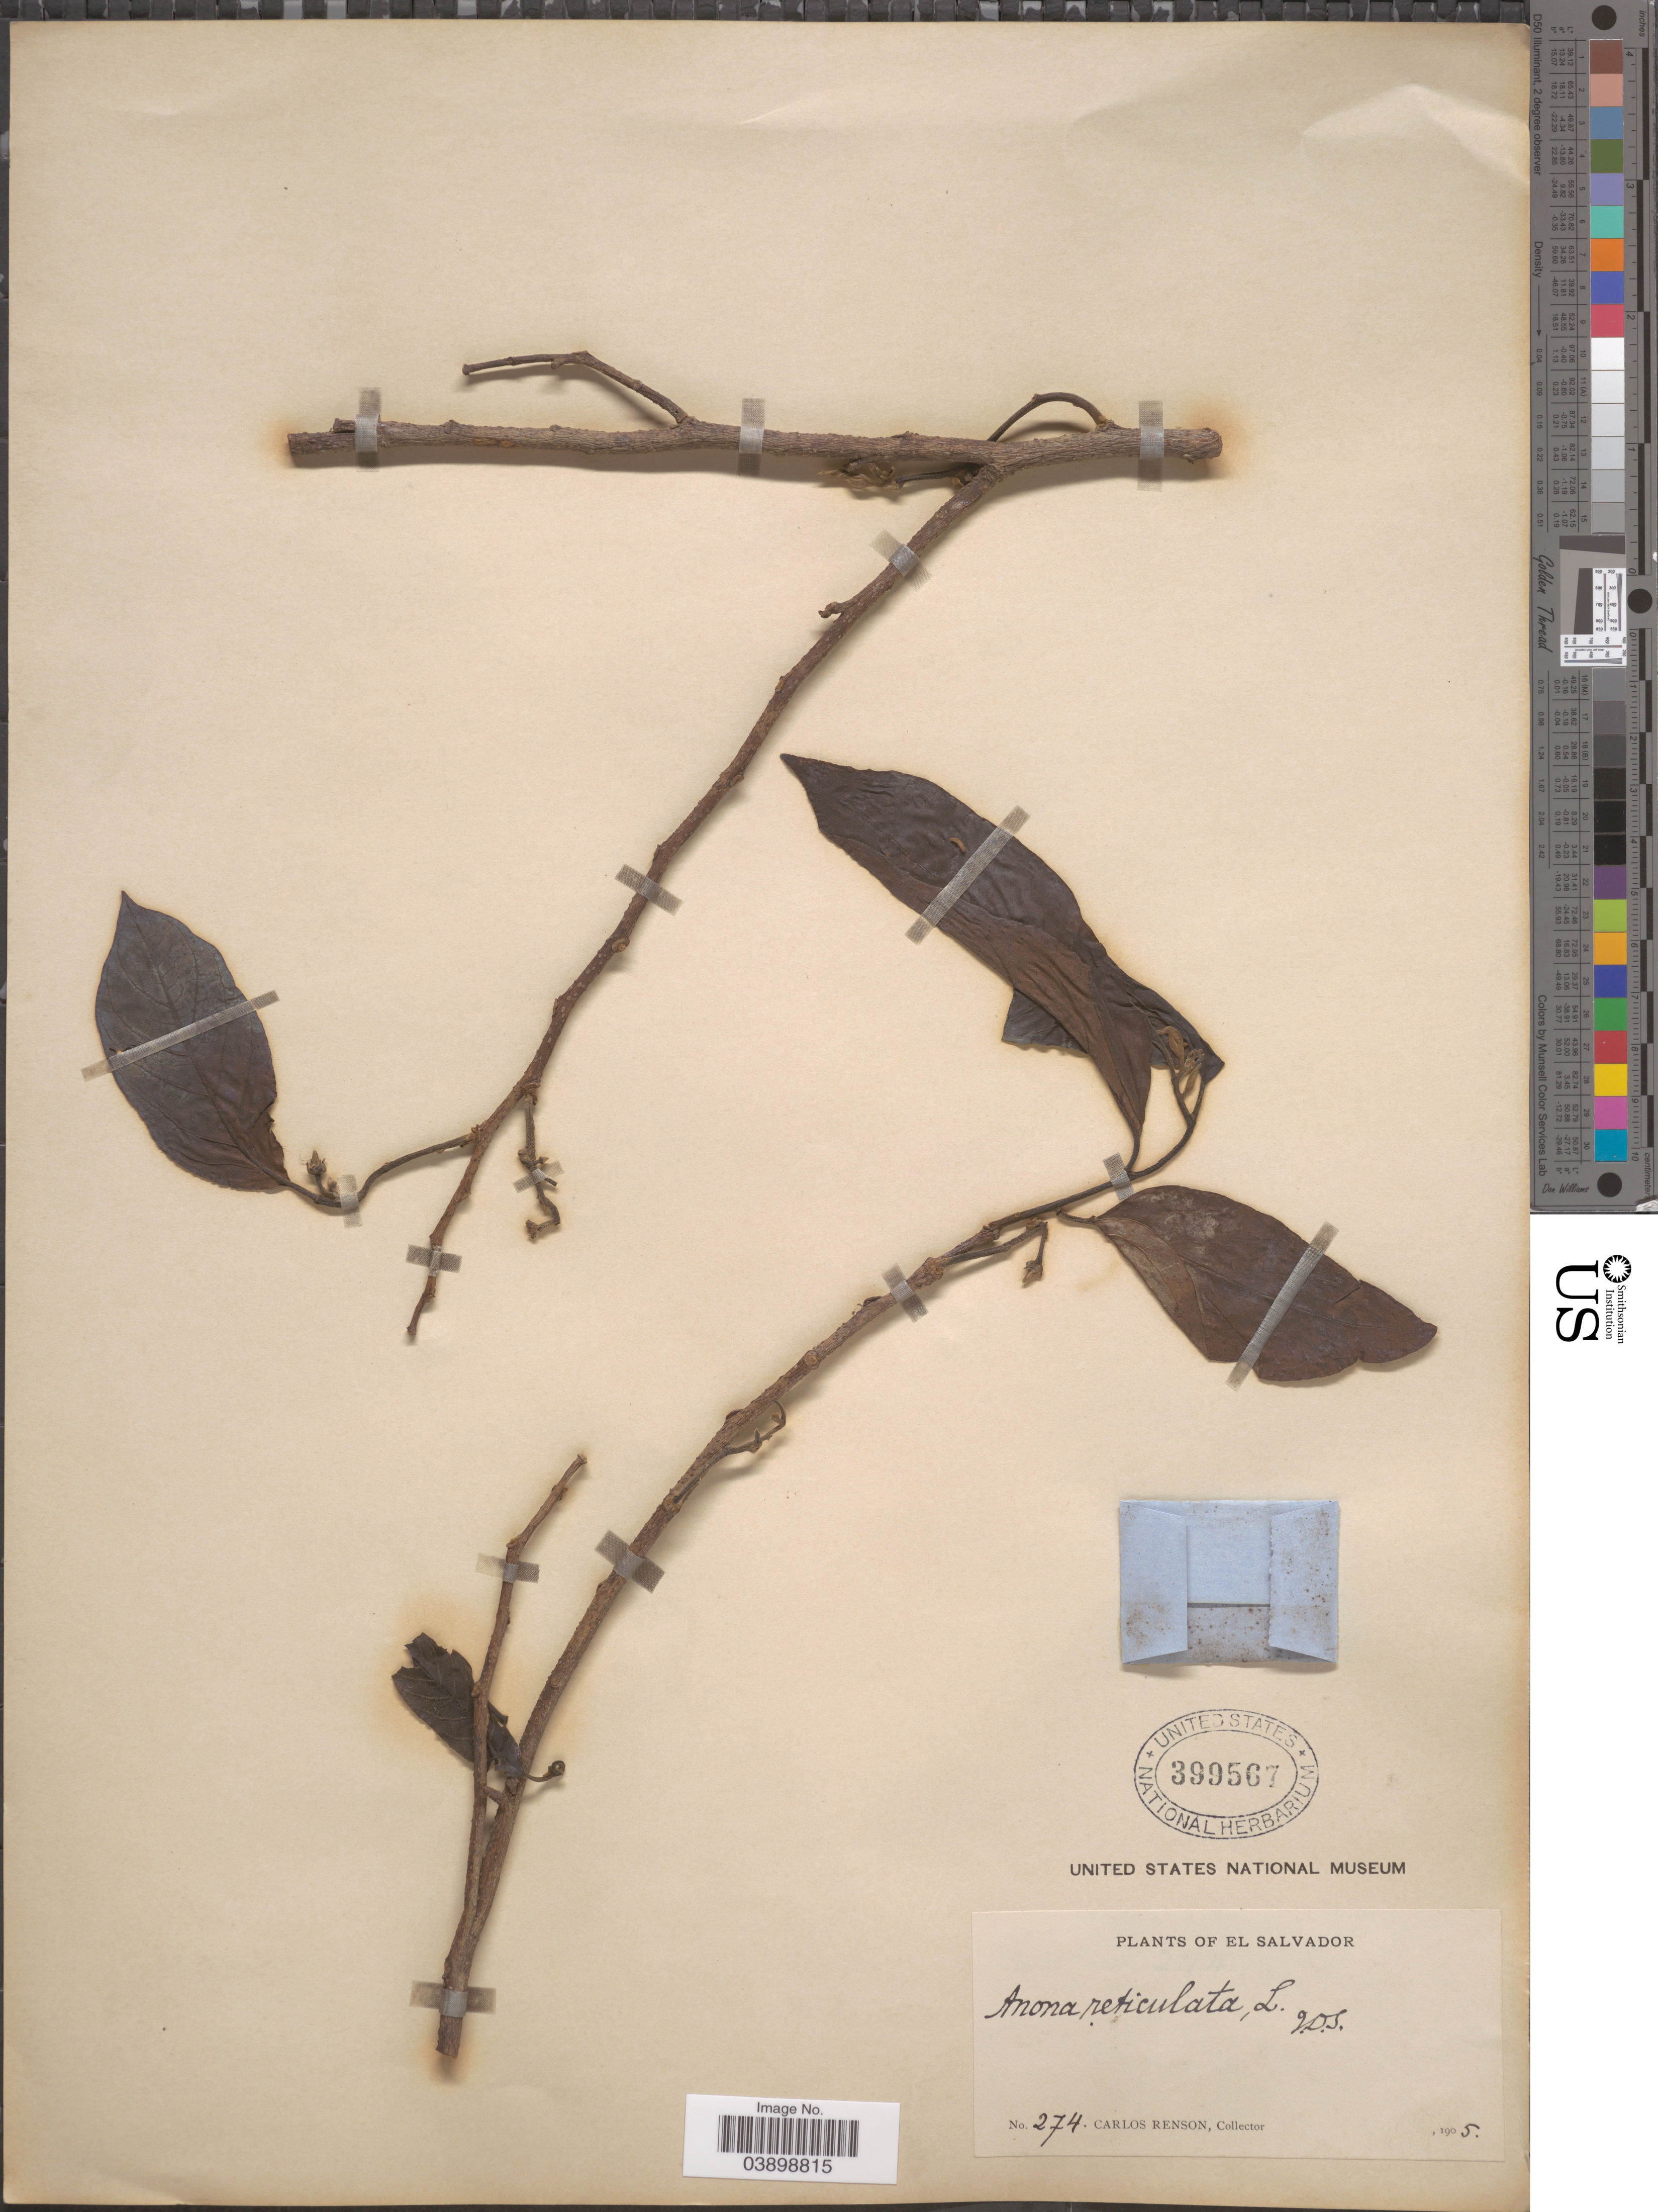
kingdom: Plantae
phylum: Tracheophyta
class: Magnoliopsida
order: Magnoliales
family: Annonaceae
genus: Annona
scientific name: Annona reticulata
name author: L.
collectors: C. Renson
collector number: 274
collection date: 1905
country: El Salvador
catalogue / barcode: US 399567